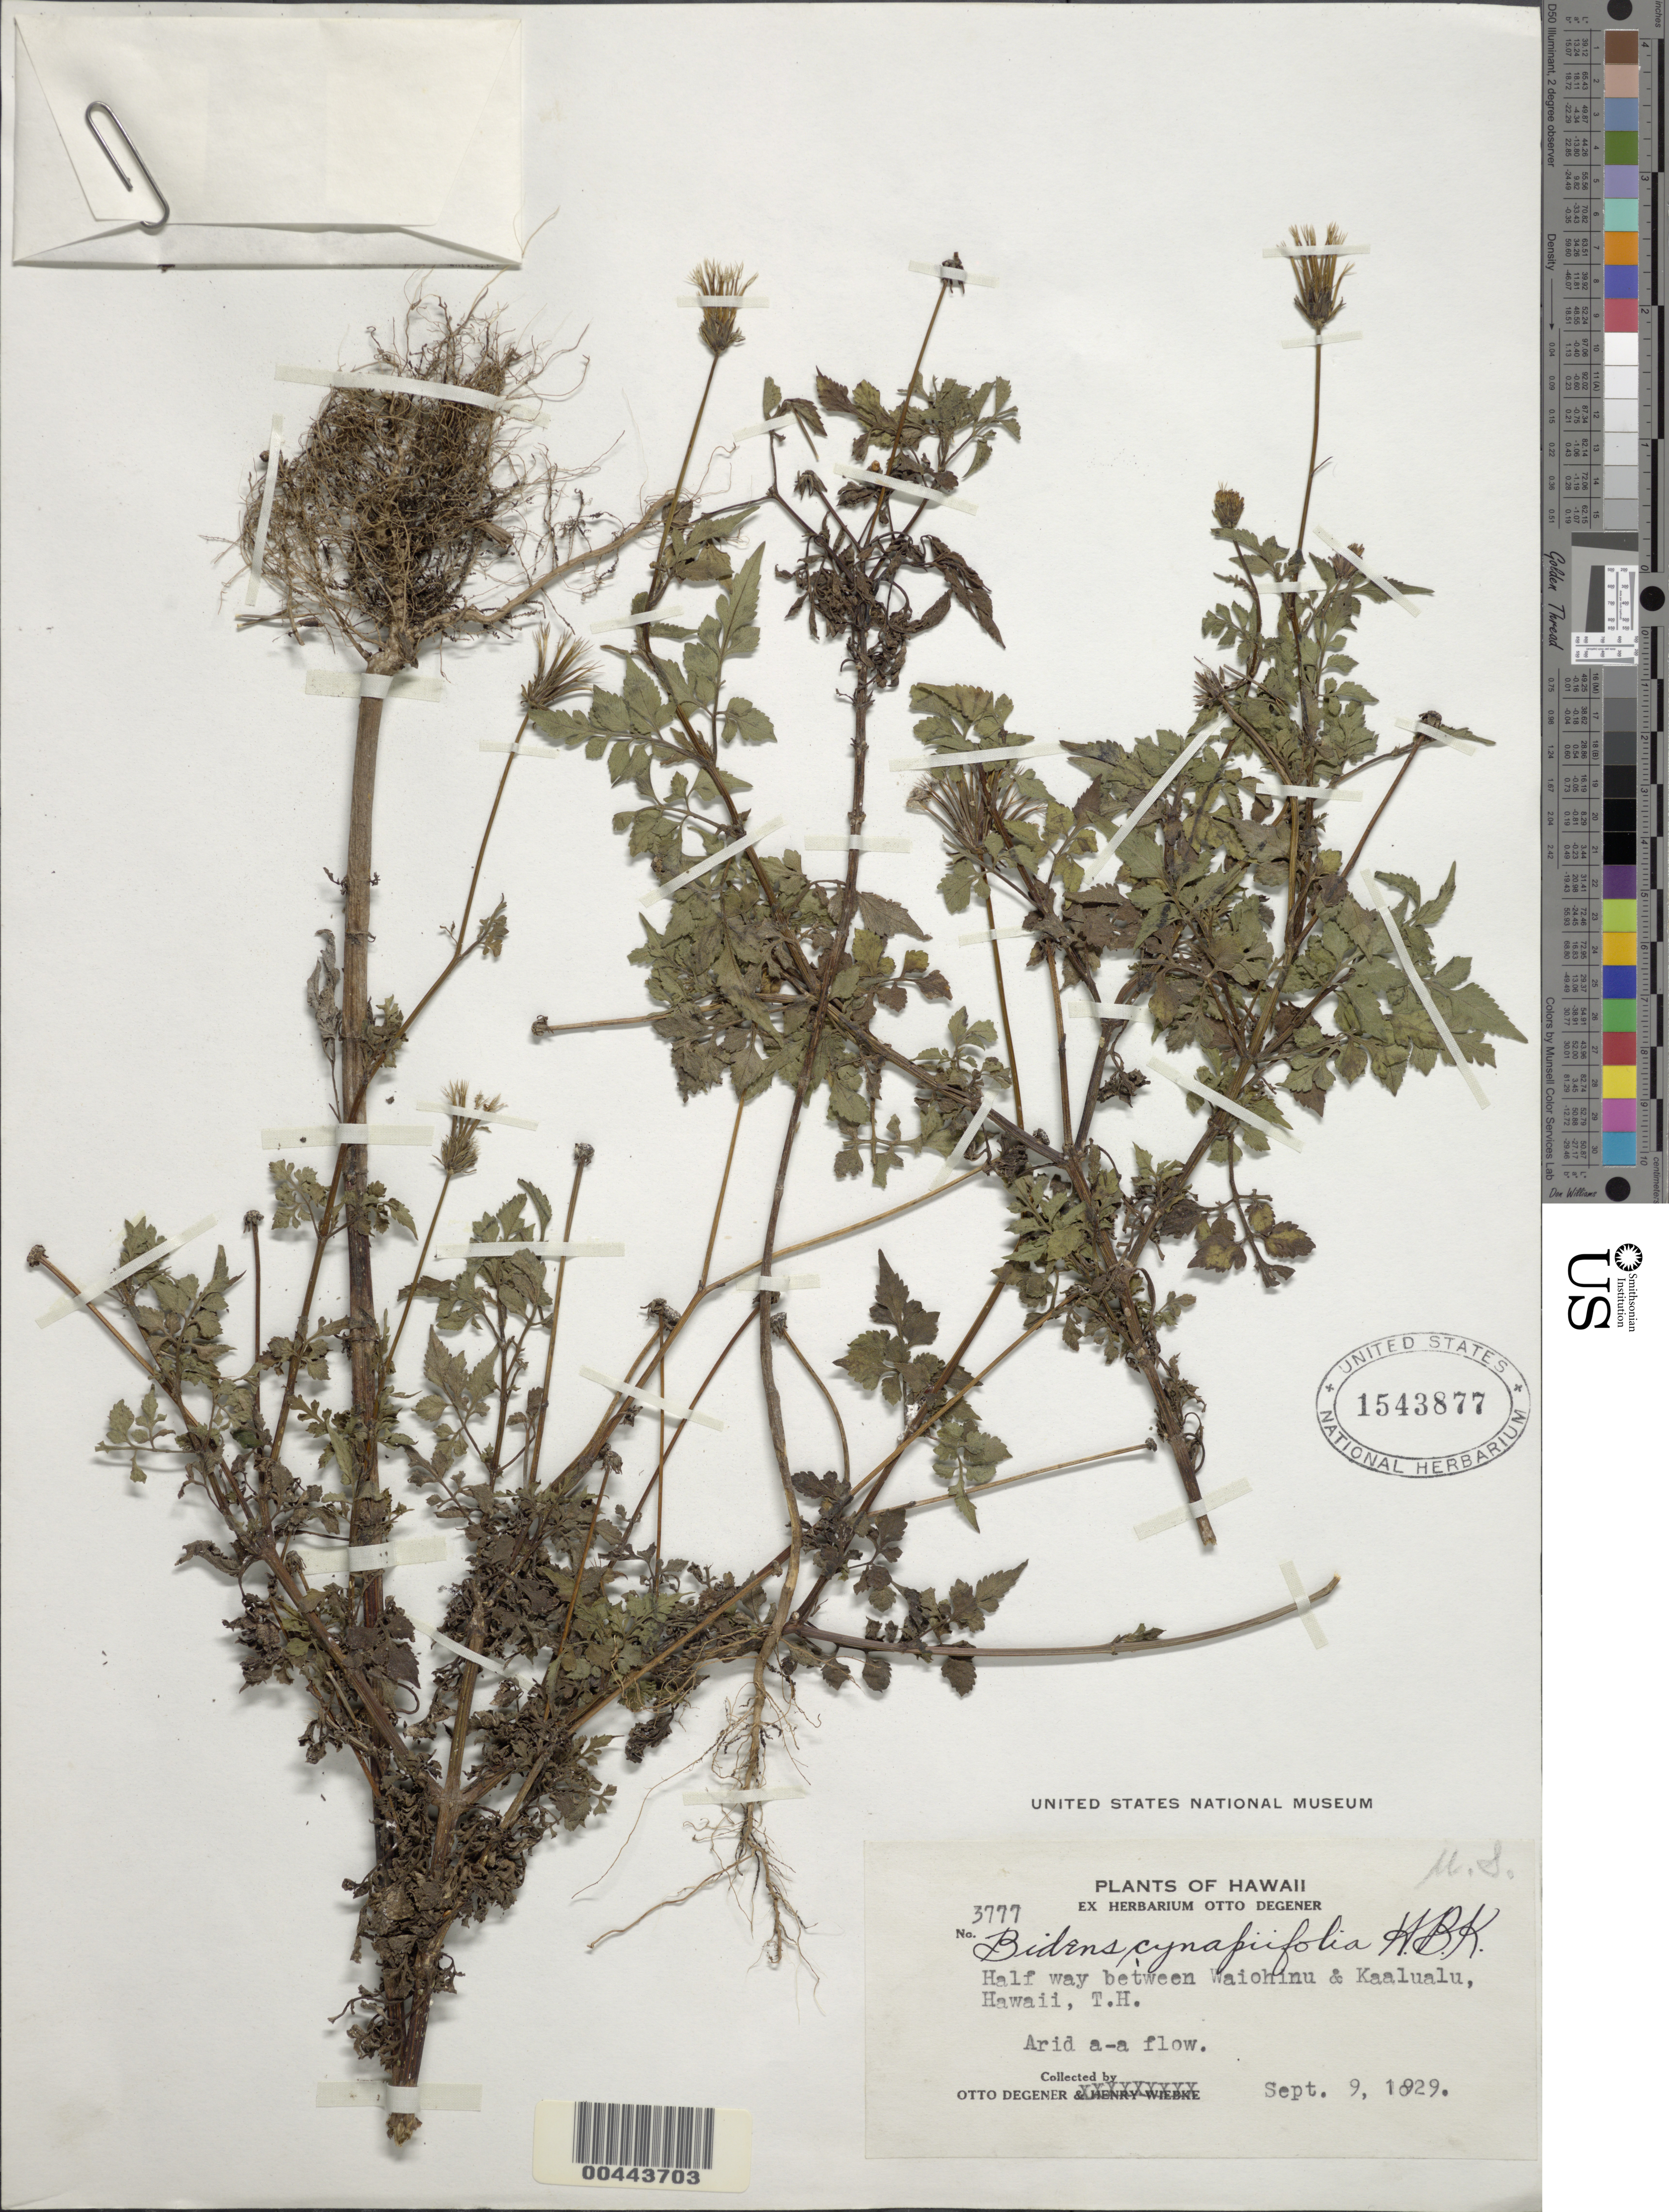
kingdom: Plantae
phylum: Tracheophyta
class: Magnoliopsida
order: Asterales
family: Asteraceae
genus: Bidens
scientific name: Bidens cynapiifolia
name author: Kunth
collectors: O. Degener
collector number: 3777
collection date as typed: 9 Sep 1929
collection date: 1929-09-09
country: United States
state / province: Hawaii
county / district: Hawaii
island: Hawaii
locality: Half way between Waiohinu and Kaalualu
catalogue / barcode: US 1543877